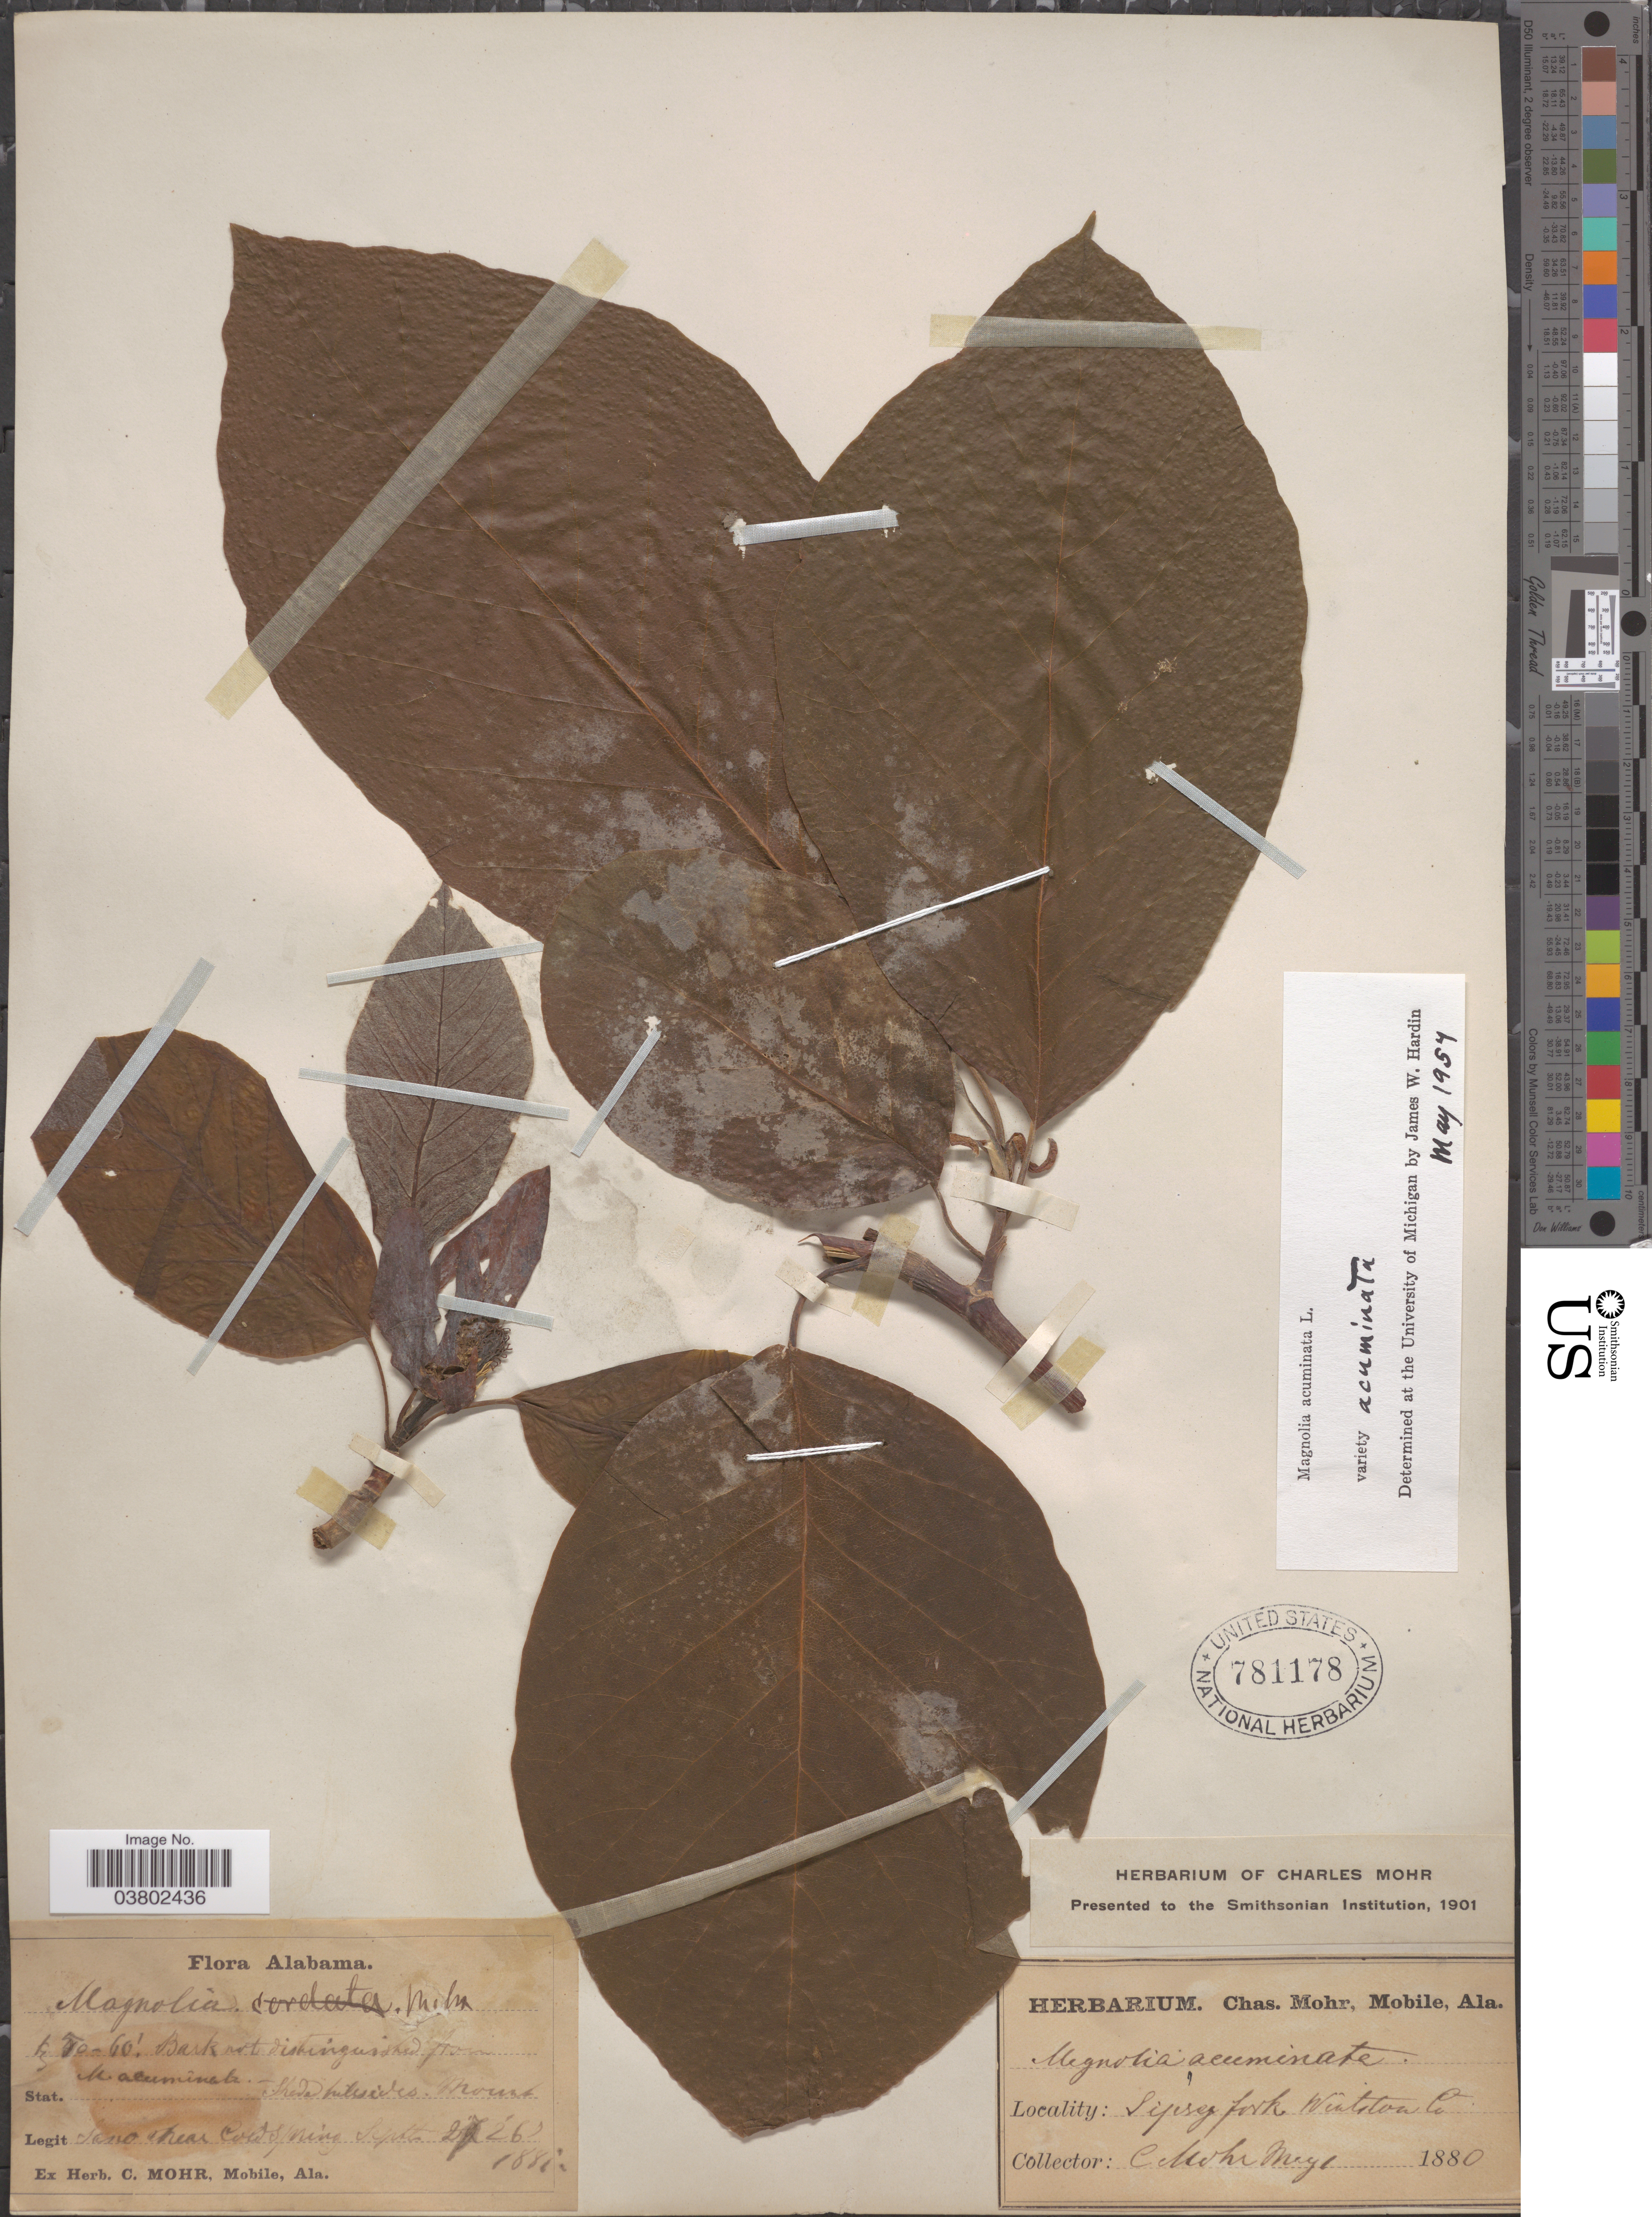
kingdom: Plantae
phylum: Tracheophyta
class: Magnoliopsida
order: Magnoliales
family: Magnoliaceae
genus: Magnolia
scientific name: Magnolia acuminata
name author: (L.) L.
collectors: Mohr, C. T. (herbarium)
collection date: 1880-05-01/1881-09-27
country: United States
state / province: Alabama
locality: Sipsey fork, Winston Co. near Coldspring.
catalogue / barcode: US 781178